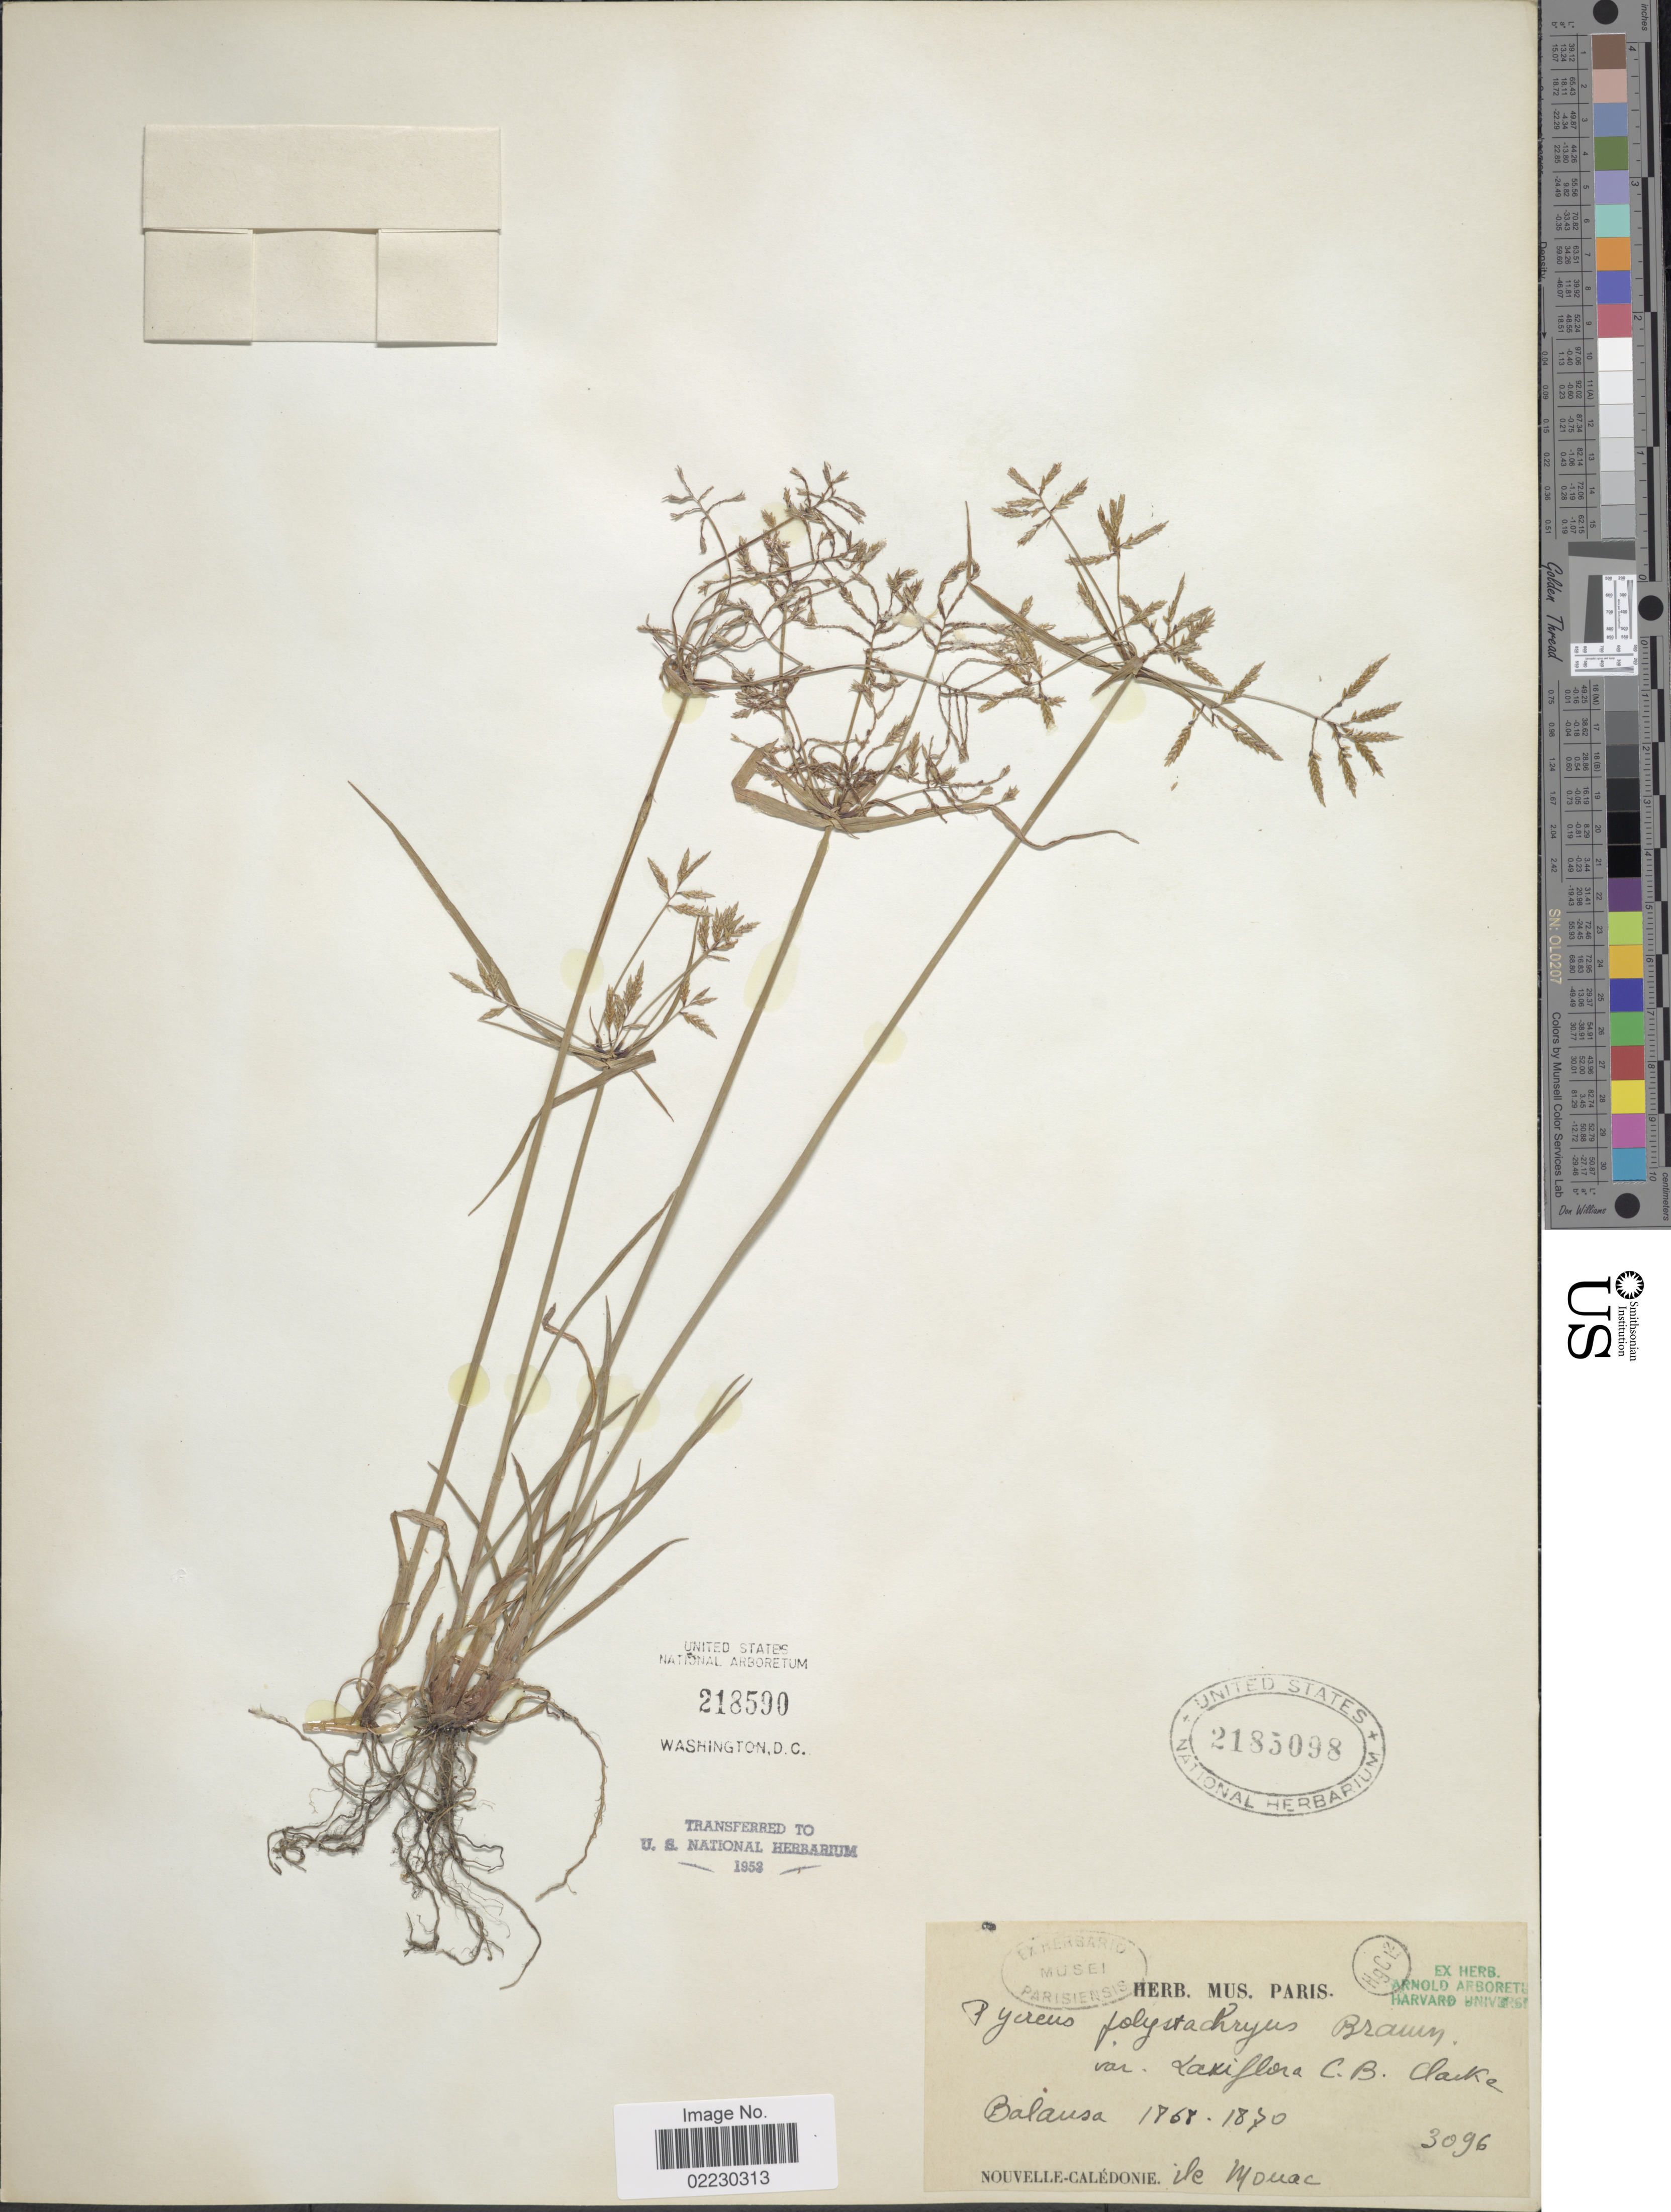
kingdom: Plantae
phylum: Tracheophyta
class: Liliopsida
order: Poales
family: Cyperaceae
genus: Cyperus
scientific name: Cyperus polystachyos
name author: Rottb.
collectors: -. Balansa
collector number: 3096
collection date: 1868/1870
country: New Caledonia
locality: Ile Monac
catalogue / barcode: US 2185098